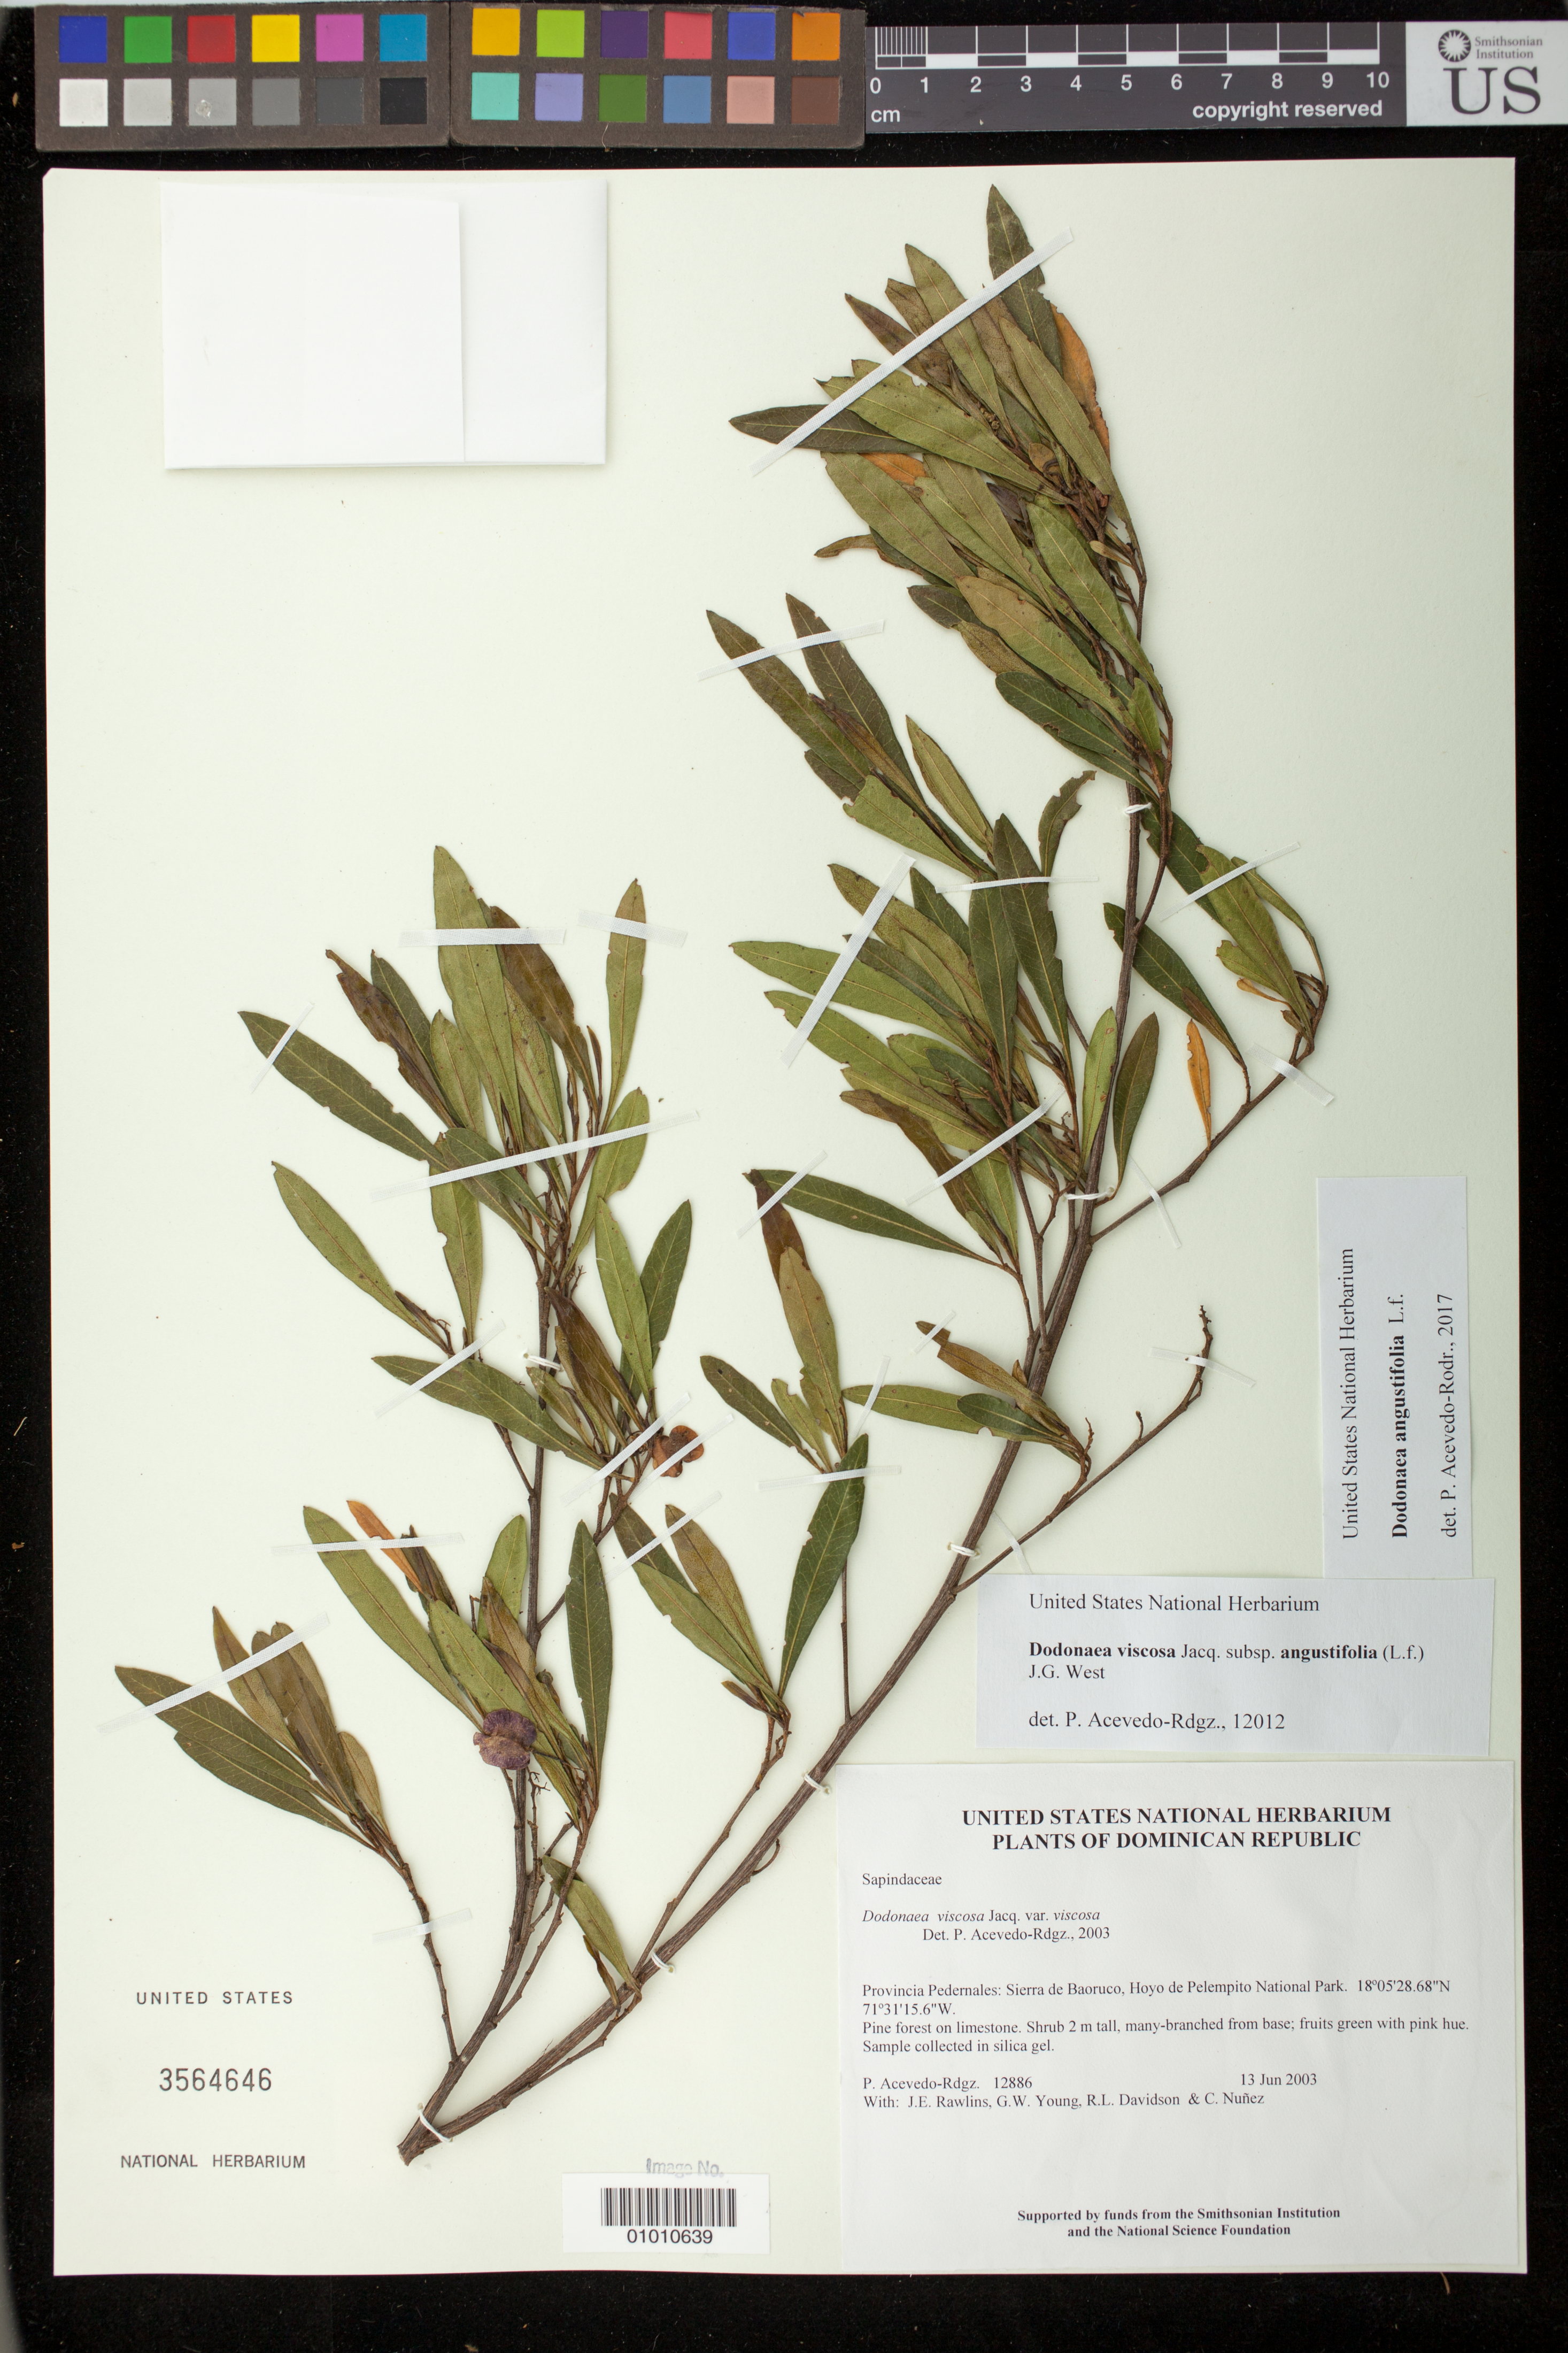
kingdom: Plantae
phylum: Tracheophyta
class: Magnoliopsida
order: Sapindales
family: Sapindaceae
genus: Dodonaea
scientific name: Dodonaea angustifolia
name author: L. f.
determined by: Acevedo-Rodríguez, P., (BOT), Smithsonian Institution - National Museum of Natural History (UNITED STATES)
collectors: P. Acevedo-Rodr., J. Rawlins, G. Young, R. Davidson & C. Nunez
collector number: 12886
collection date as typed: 13 Jun 2003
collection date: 2003-06-13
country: Dominican Republic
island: Hispaniola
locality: Provincia Pedernales: Sierra de Baoruco, Hoyo de Pelempito National Park.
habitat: Pine forest on limestone.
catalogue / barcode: US 3564646